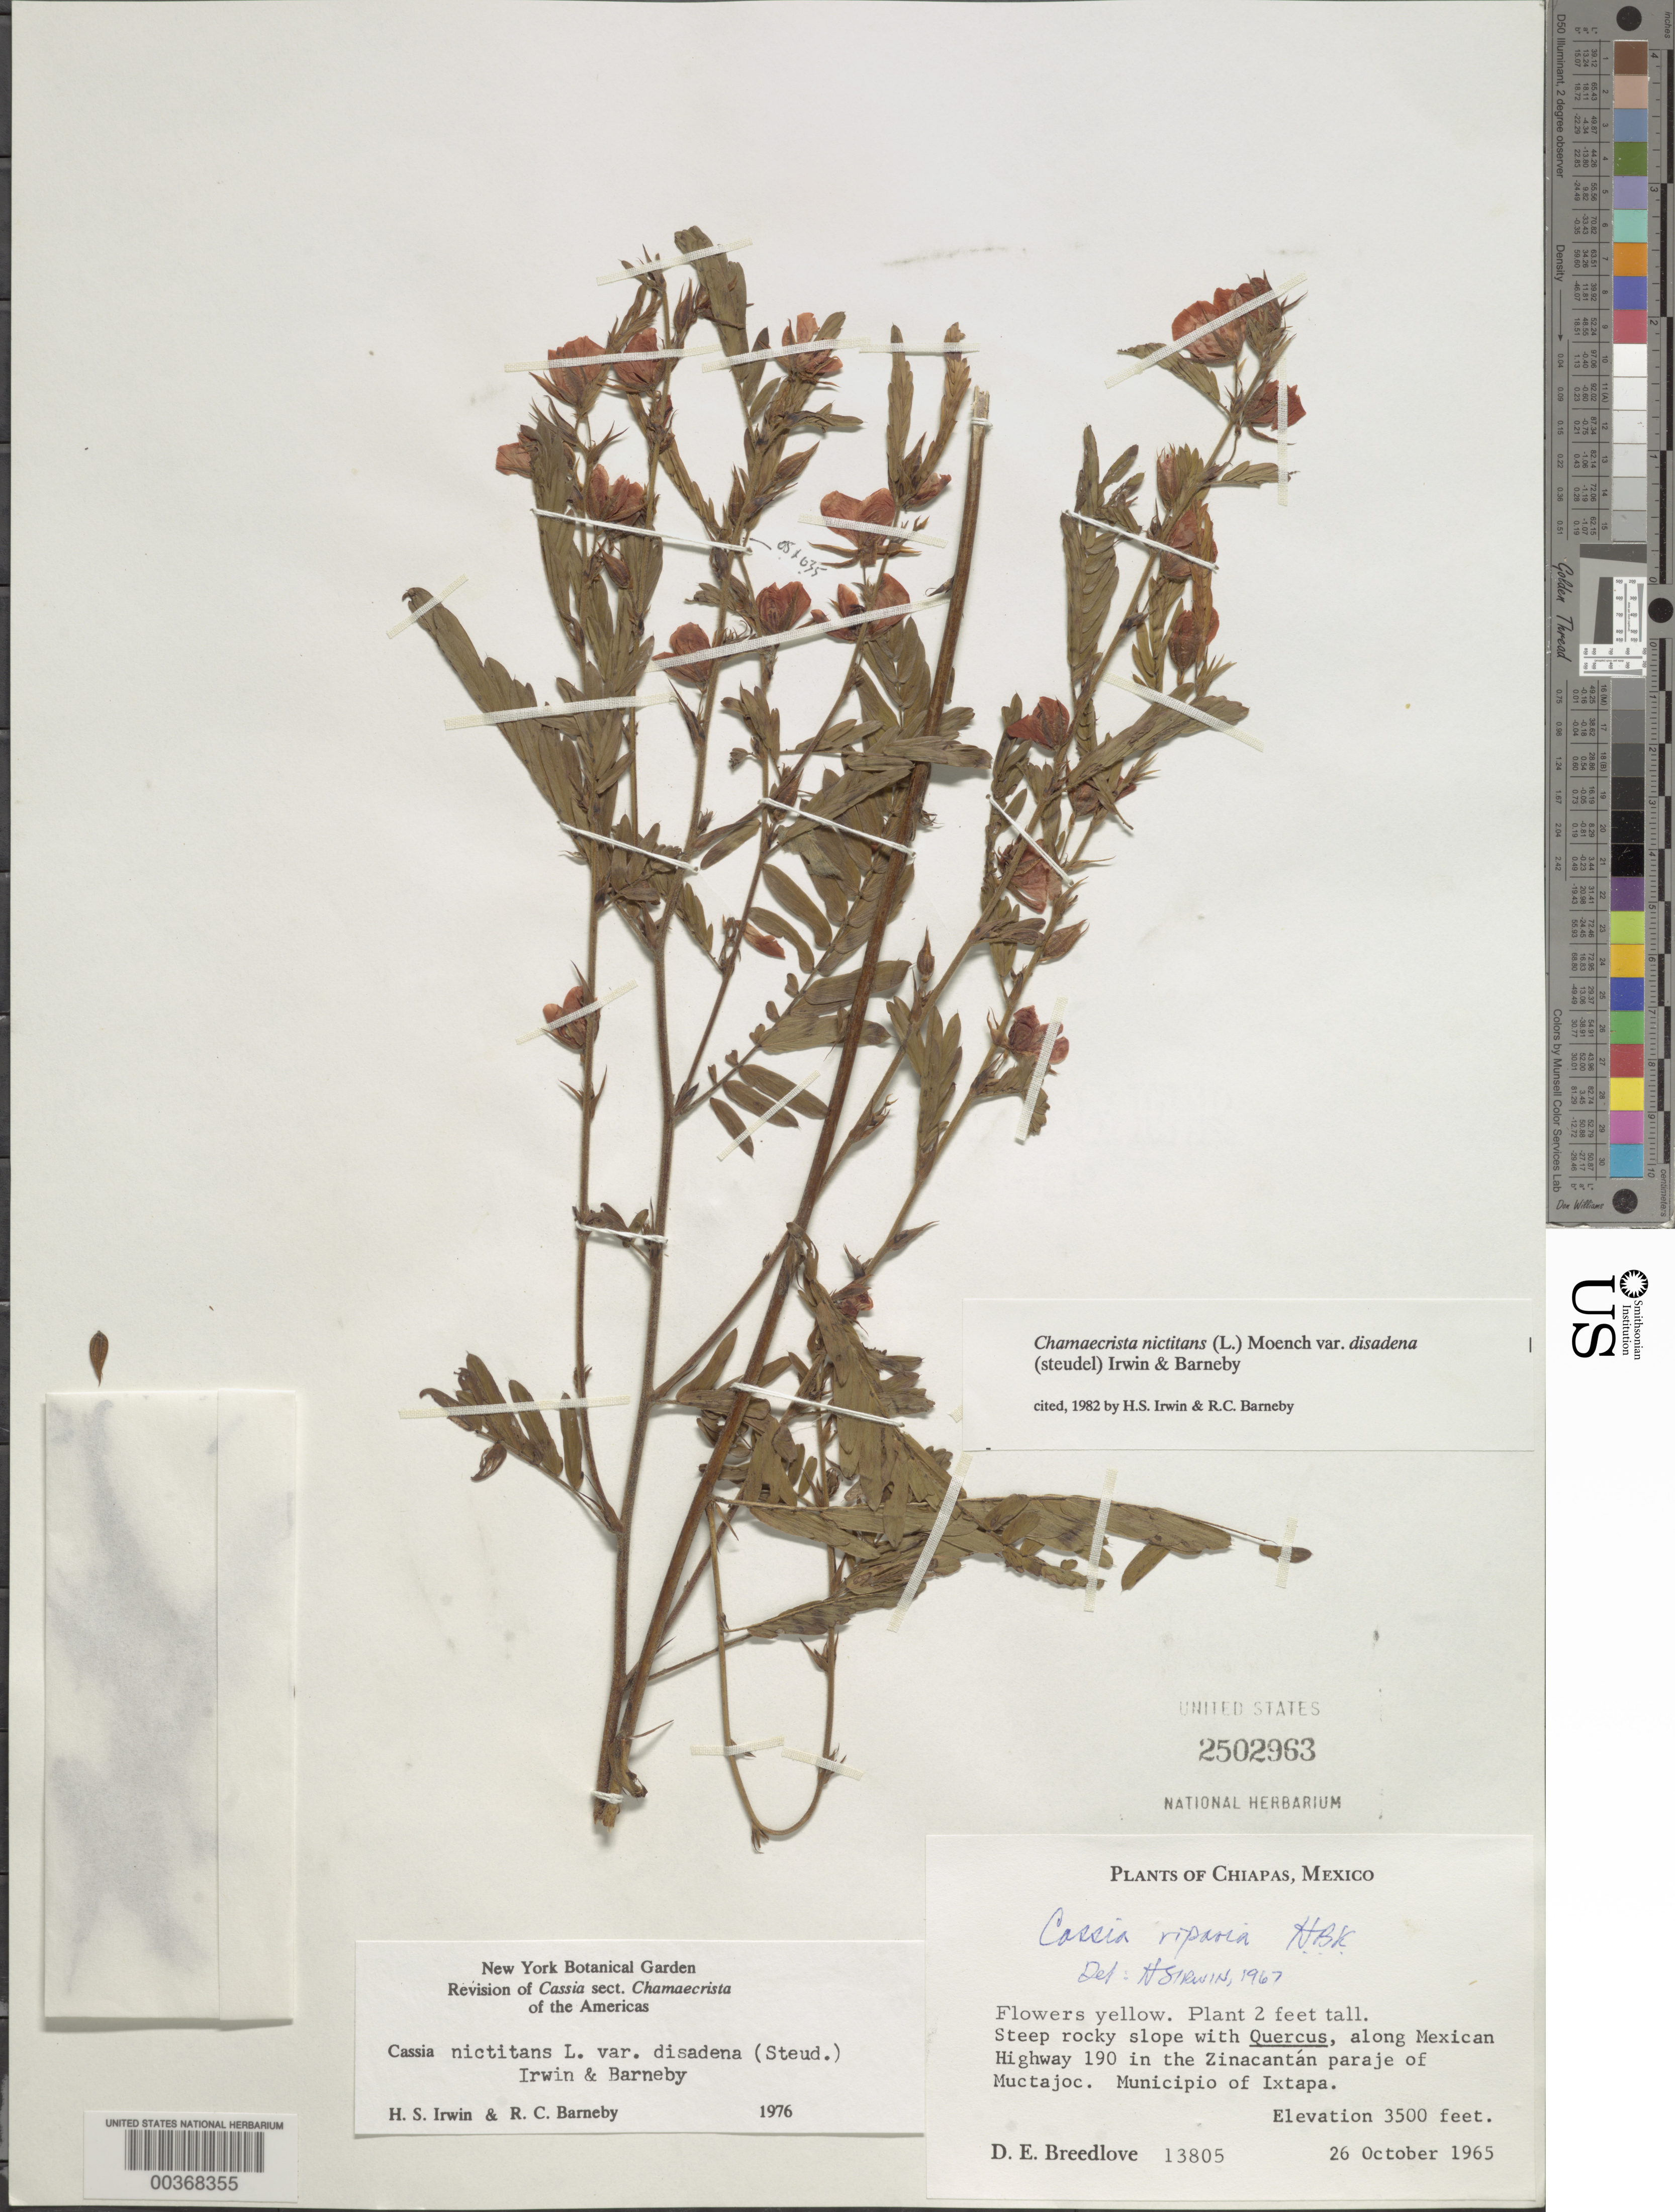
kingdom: Plantae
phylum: Tracheophyta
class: Magnoliopsida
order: Fabales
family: Fabaceae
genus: Chamaecrista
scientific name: Chamaecrista nictitans var. disadena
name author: (Steud.) H.S. Irwin & Barneby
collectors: D. E. Breedlove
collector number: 13805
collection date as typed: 26 Oct 1965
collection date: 1965-10-26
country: Mexico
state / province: Chiapas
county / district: Ixtapa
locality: Along Mexican highway 190 at the Zinacantan paraje of Muctajoc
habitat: Steep rocky slope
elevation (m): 1067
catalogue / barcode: US 2502963